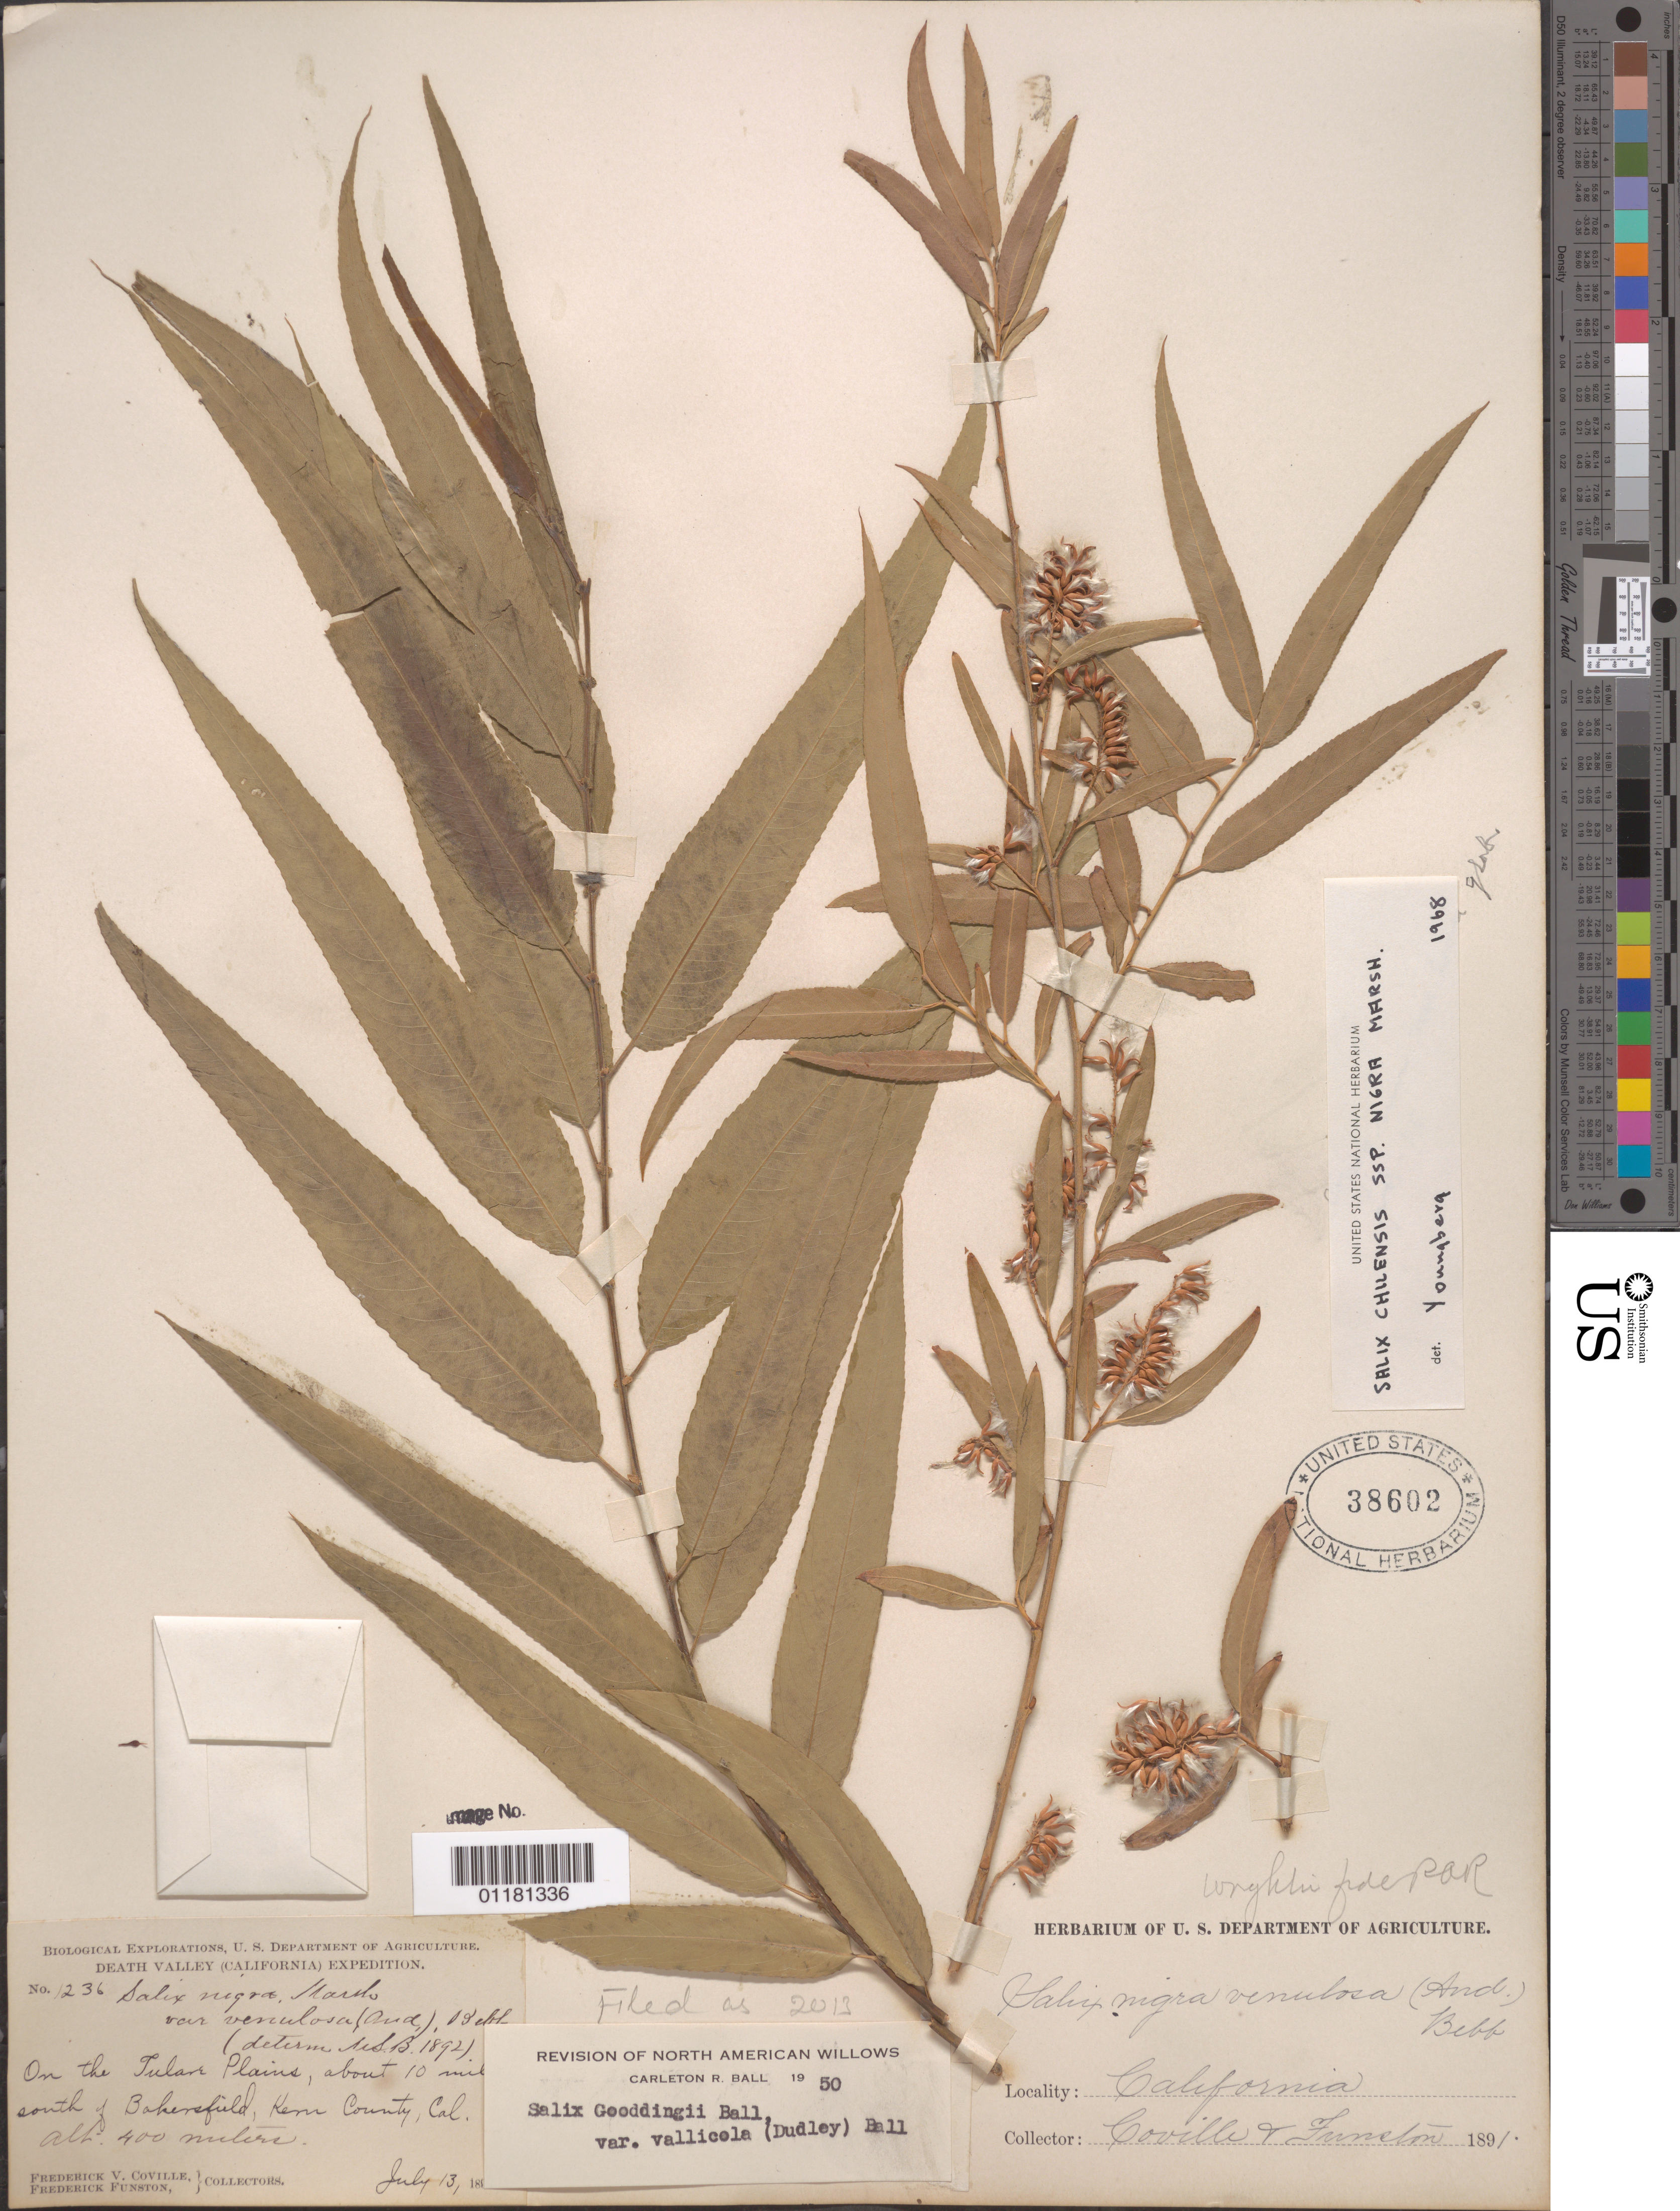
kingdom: Plantae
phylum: Tracheophyta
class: Magnoliopsida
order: Malpighiales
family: Salicaceae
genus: Salix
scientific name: Salix gooddingii var. vallicola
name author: (Dudley) C.R. Ball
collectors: F. V. Coville & F. Funston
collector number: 1236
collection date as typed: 13 Jul 1891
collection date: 1891-07-13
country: United States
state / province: California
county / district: Kern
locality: About 10 miles south of Bakersfield, on Tulare plains.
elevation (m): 122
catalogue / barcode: US 38602